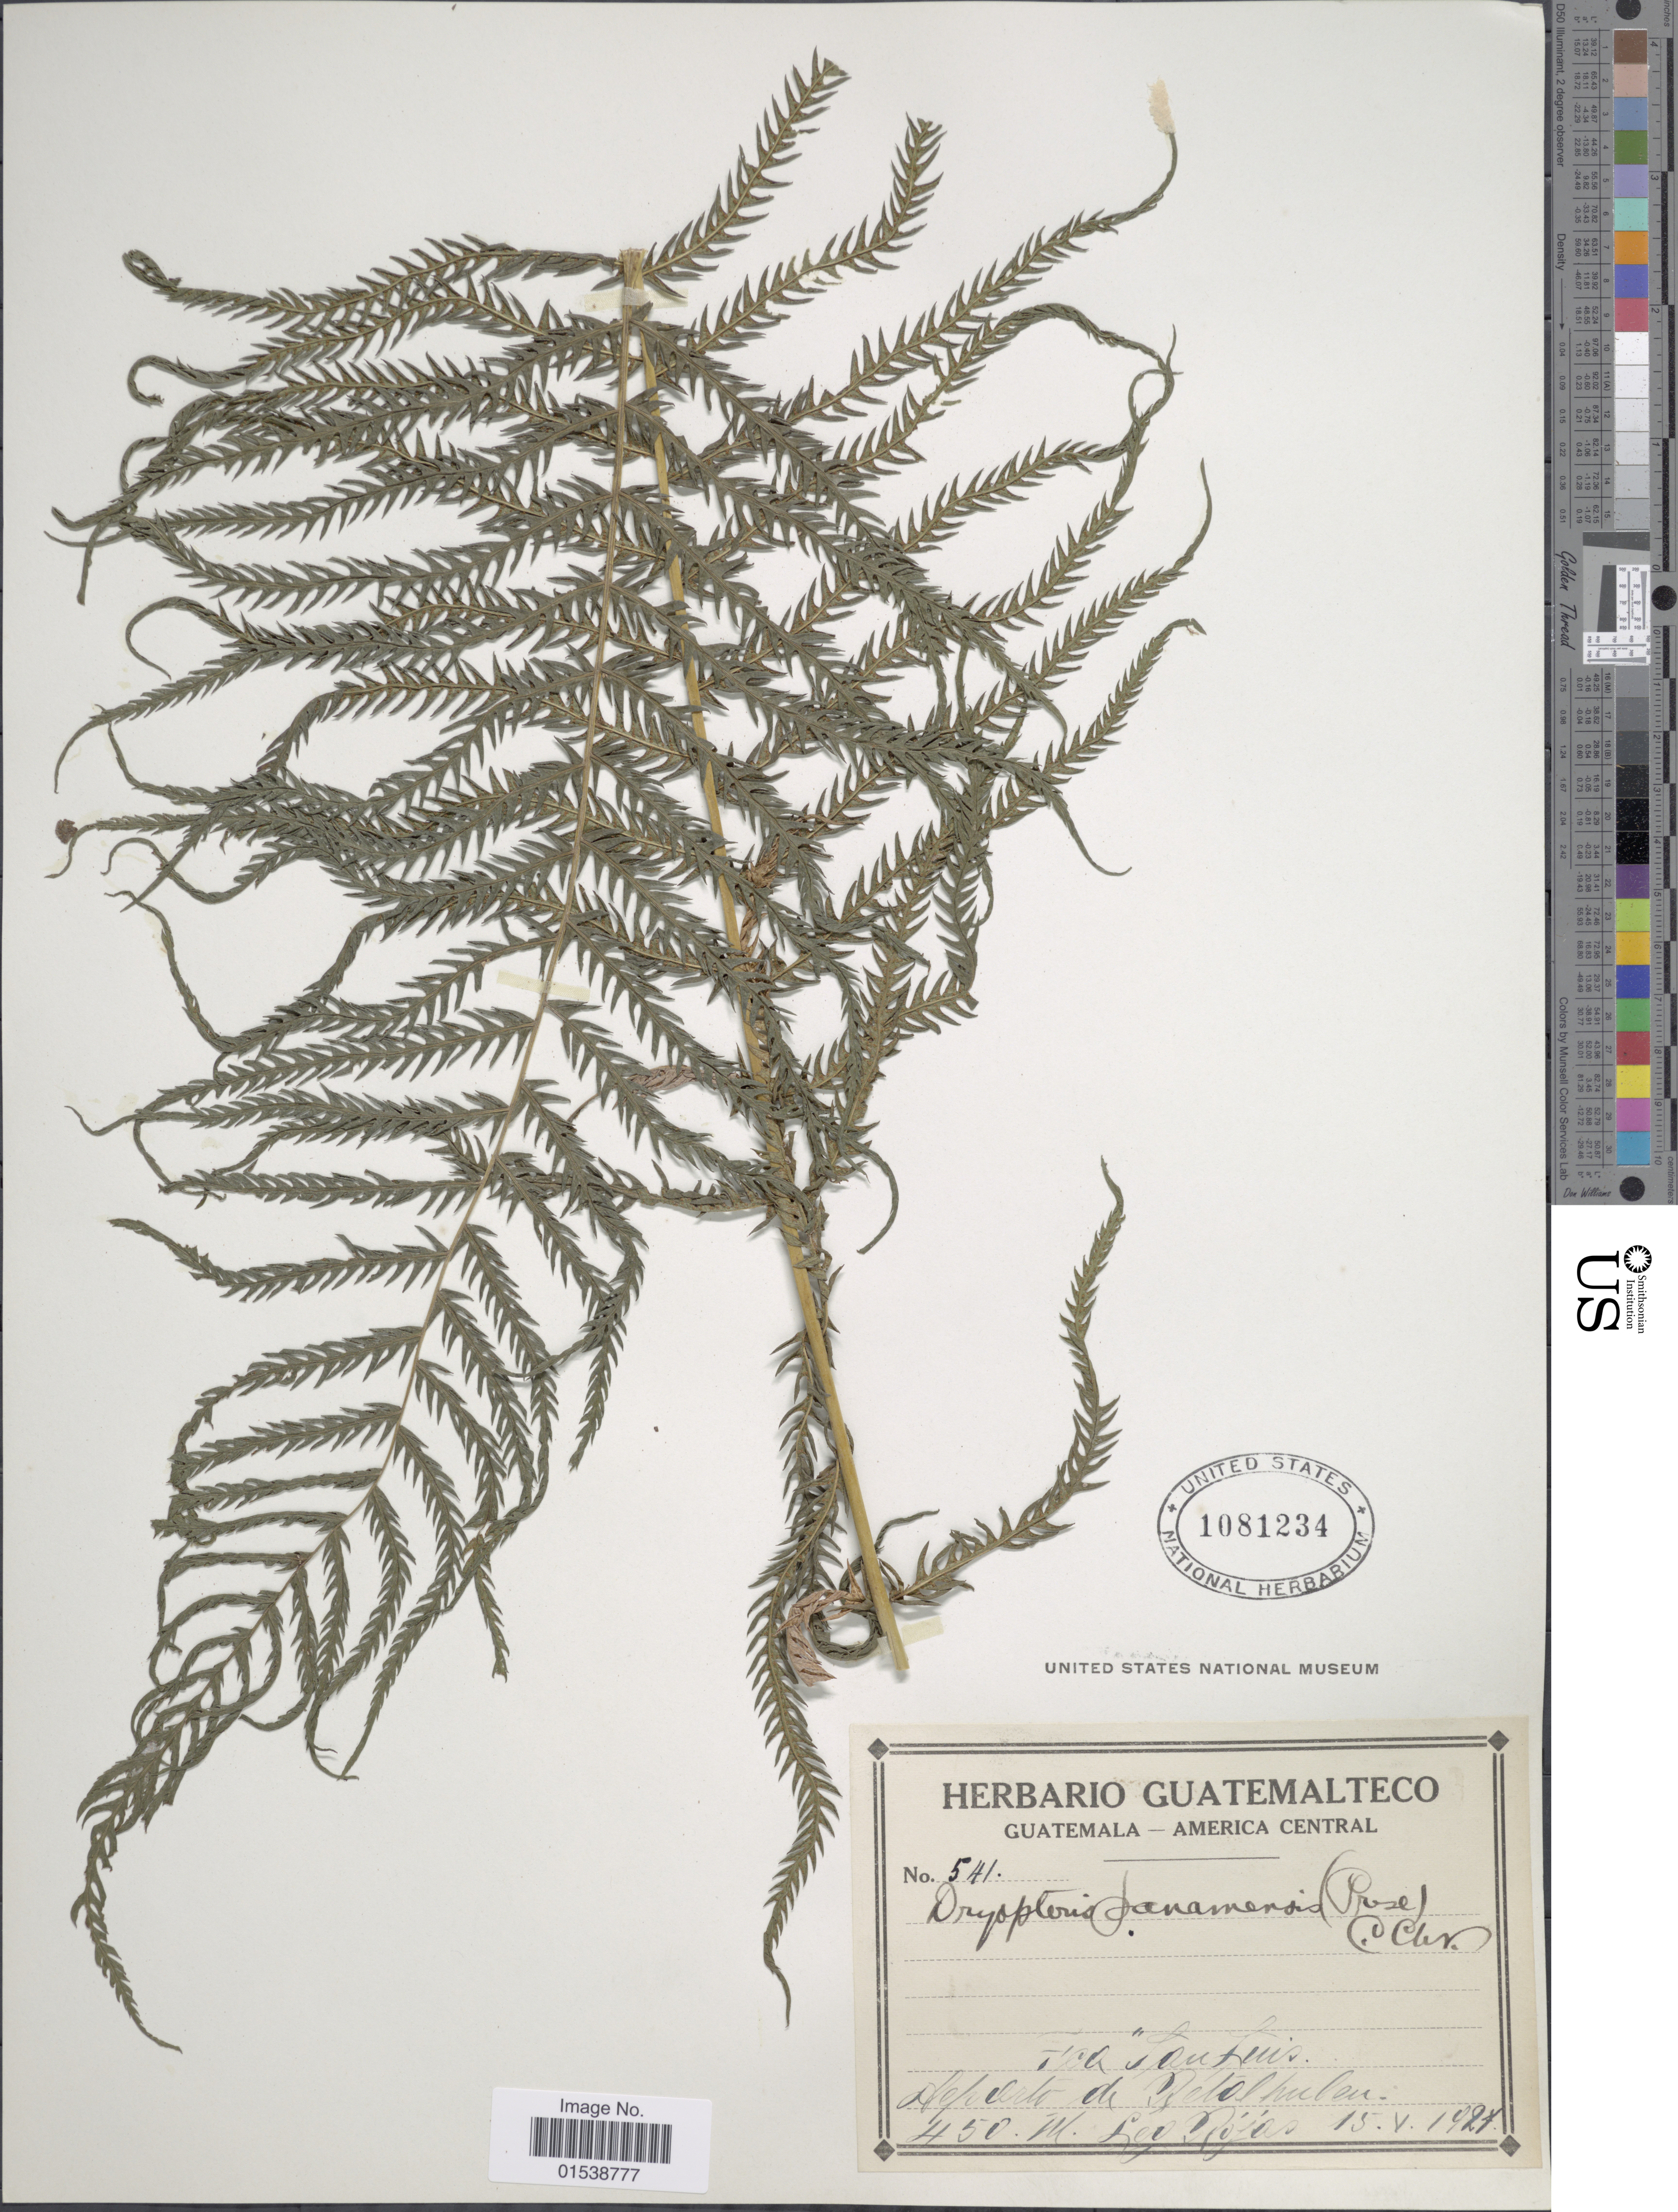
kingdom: Plantae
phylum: Tracheophyta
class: Polypodiopsida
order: Polypodiales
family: Thelypteridaceae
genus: Amauropelta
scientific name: Amauropelta resinifera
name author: (Desv.) Pic. Serm.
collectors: Rojas, --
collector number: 541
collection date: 1927-05-15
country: Guatemala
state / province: Retalhuleu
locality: Foa San Luis, Departo de Retalhuleu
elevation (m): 450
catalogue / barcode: US 1081234